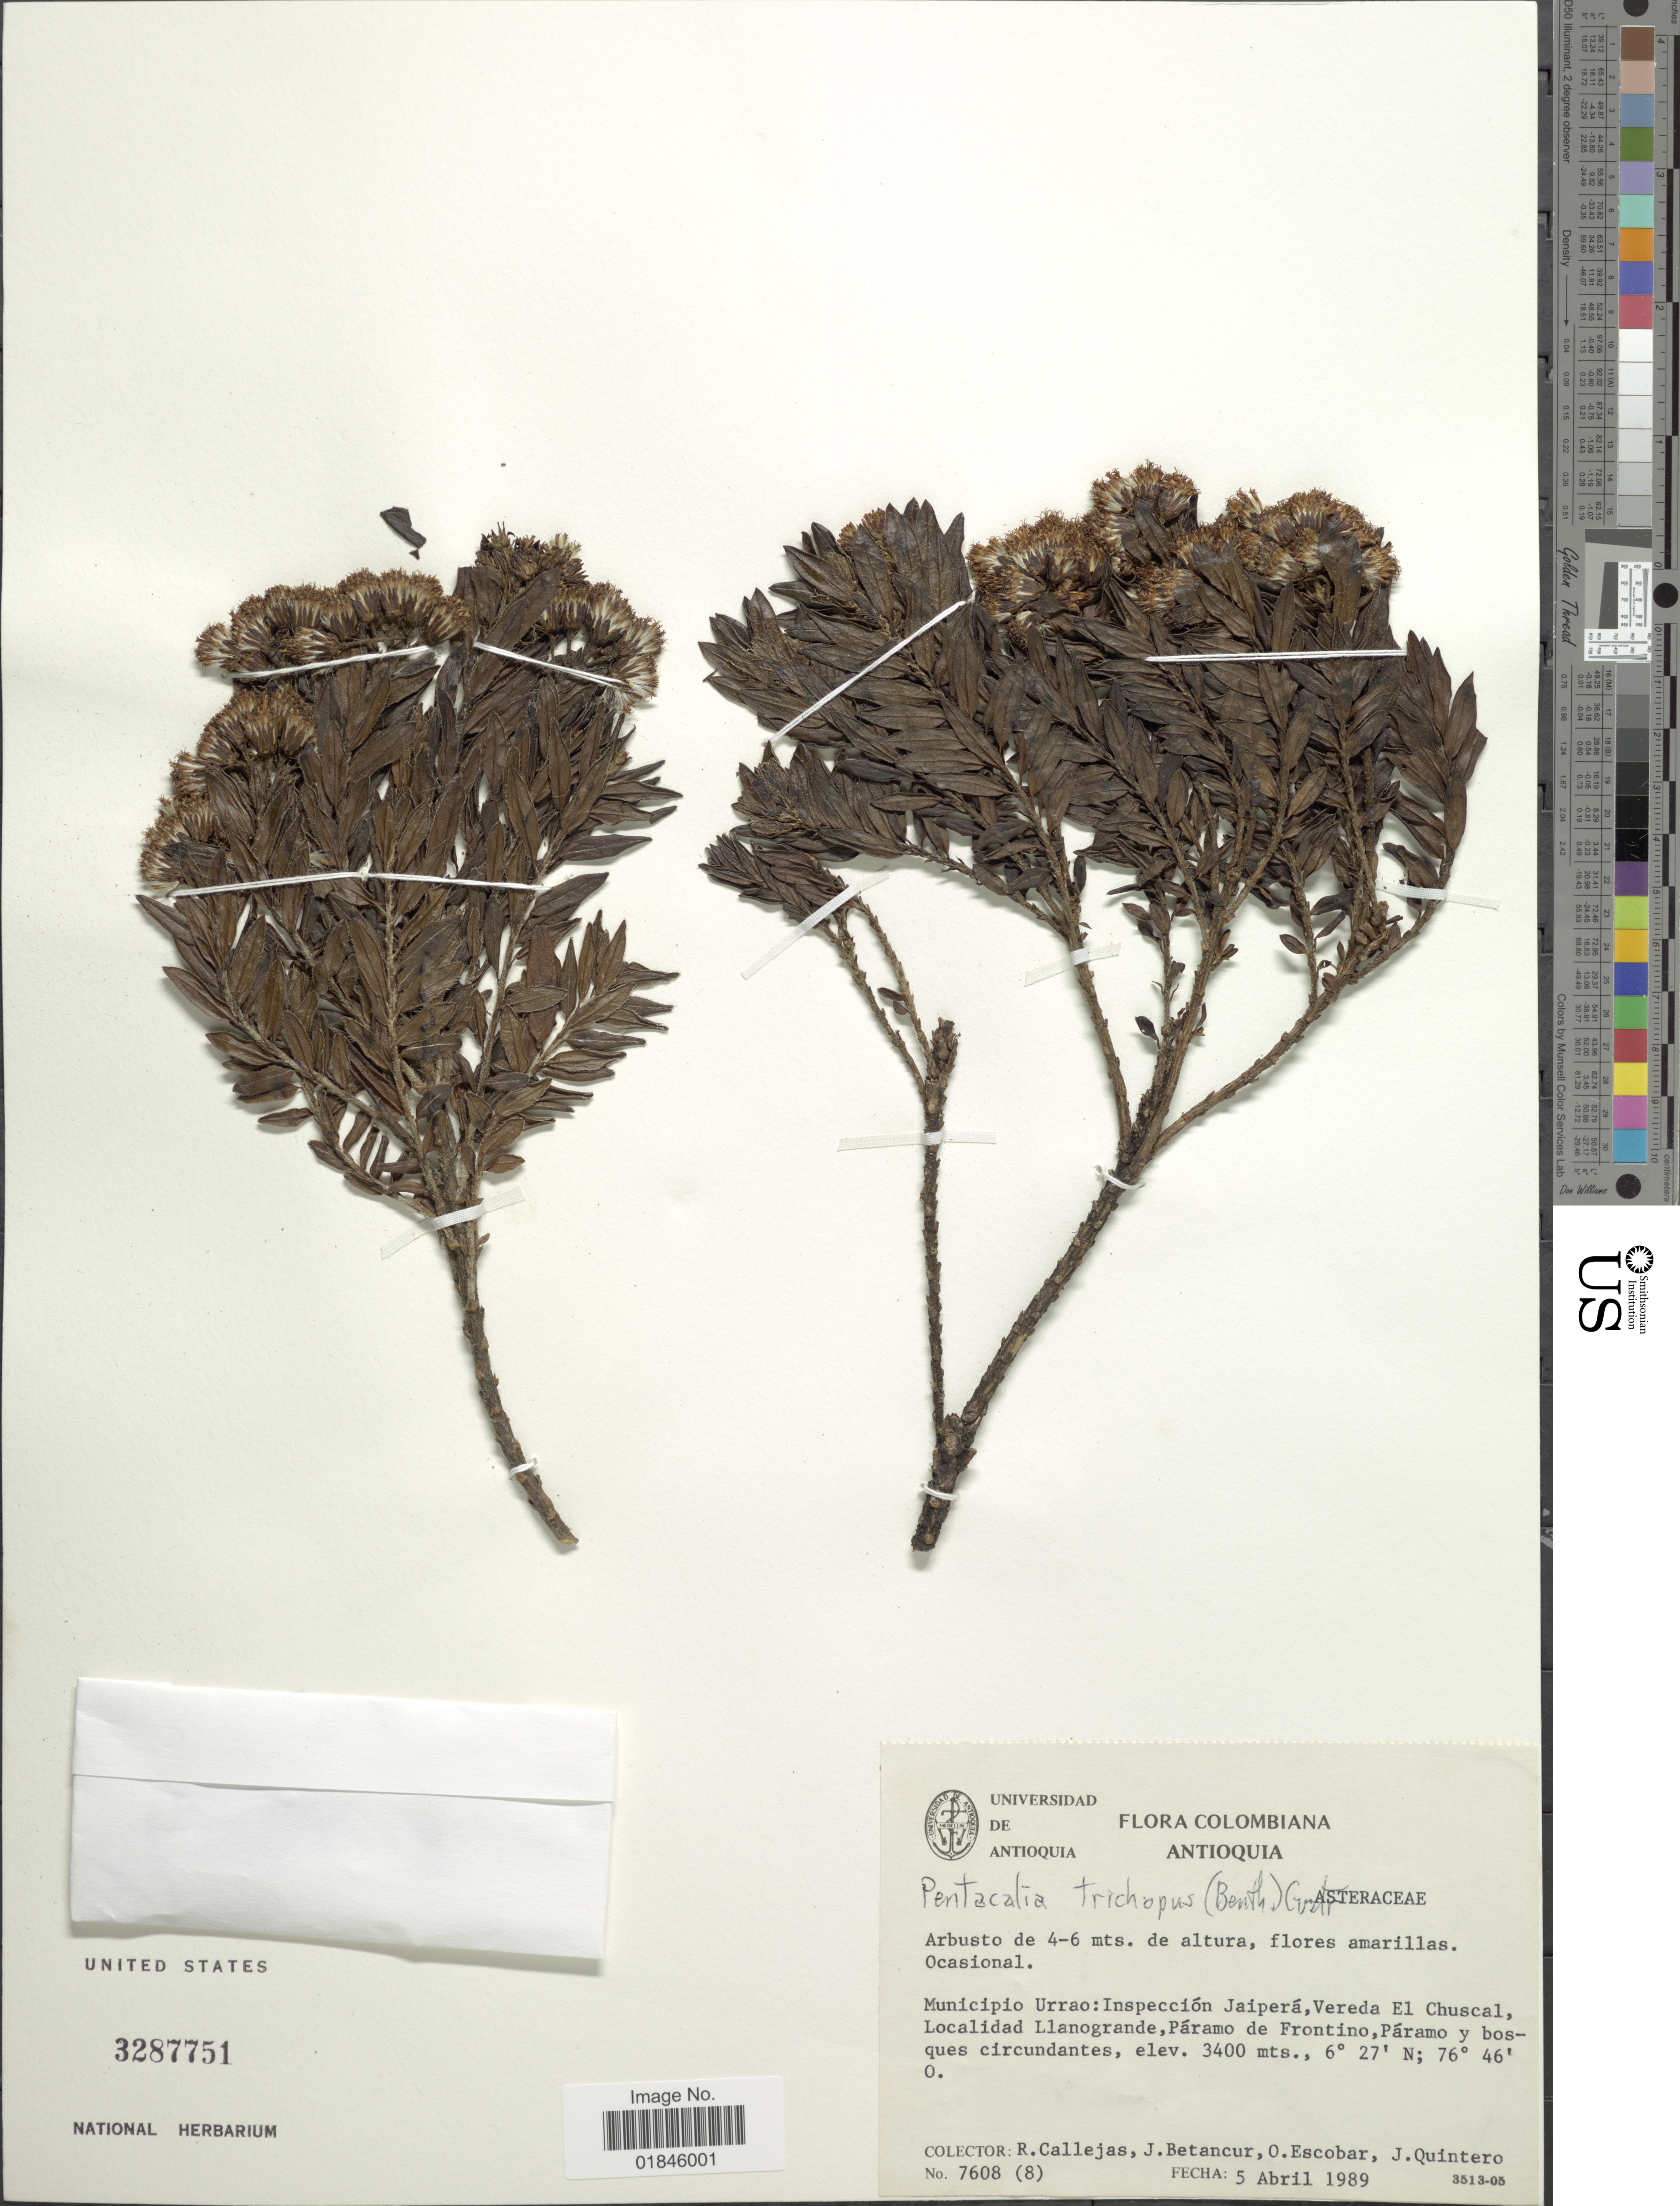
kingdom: Plantae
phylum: Tracheophyta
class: Magnoliopsida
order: Asterales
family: Asteraceae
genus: Pentacalia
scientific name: Pentacalia trichopus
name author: (Benth.) Cuatrec.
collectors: R. Callejas, J. Betancur, O. Escobar & J. Quintero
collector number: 7608 (8)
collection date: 1989-04-05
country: Colombia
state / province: Antioquia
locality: Municipio Urrao: Insepcción Jaiperá, Vereda El Chuscal, Localidad Llanogrande, Páramo de Frontino, Páramo y bosques circundantes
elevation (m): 3400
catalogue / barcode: US 3287751